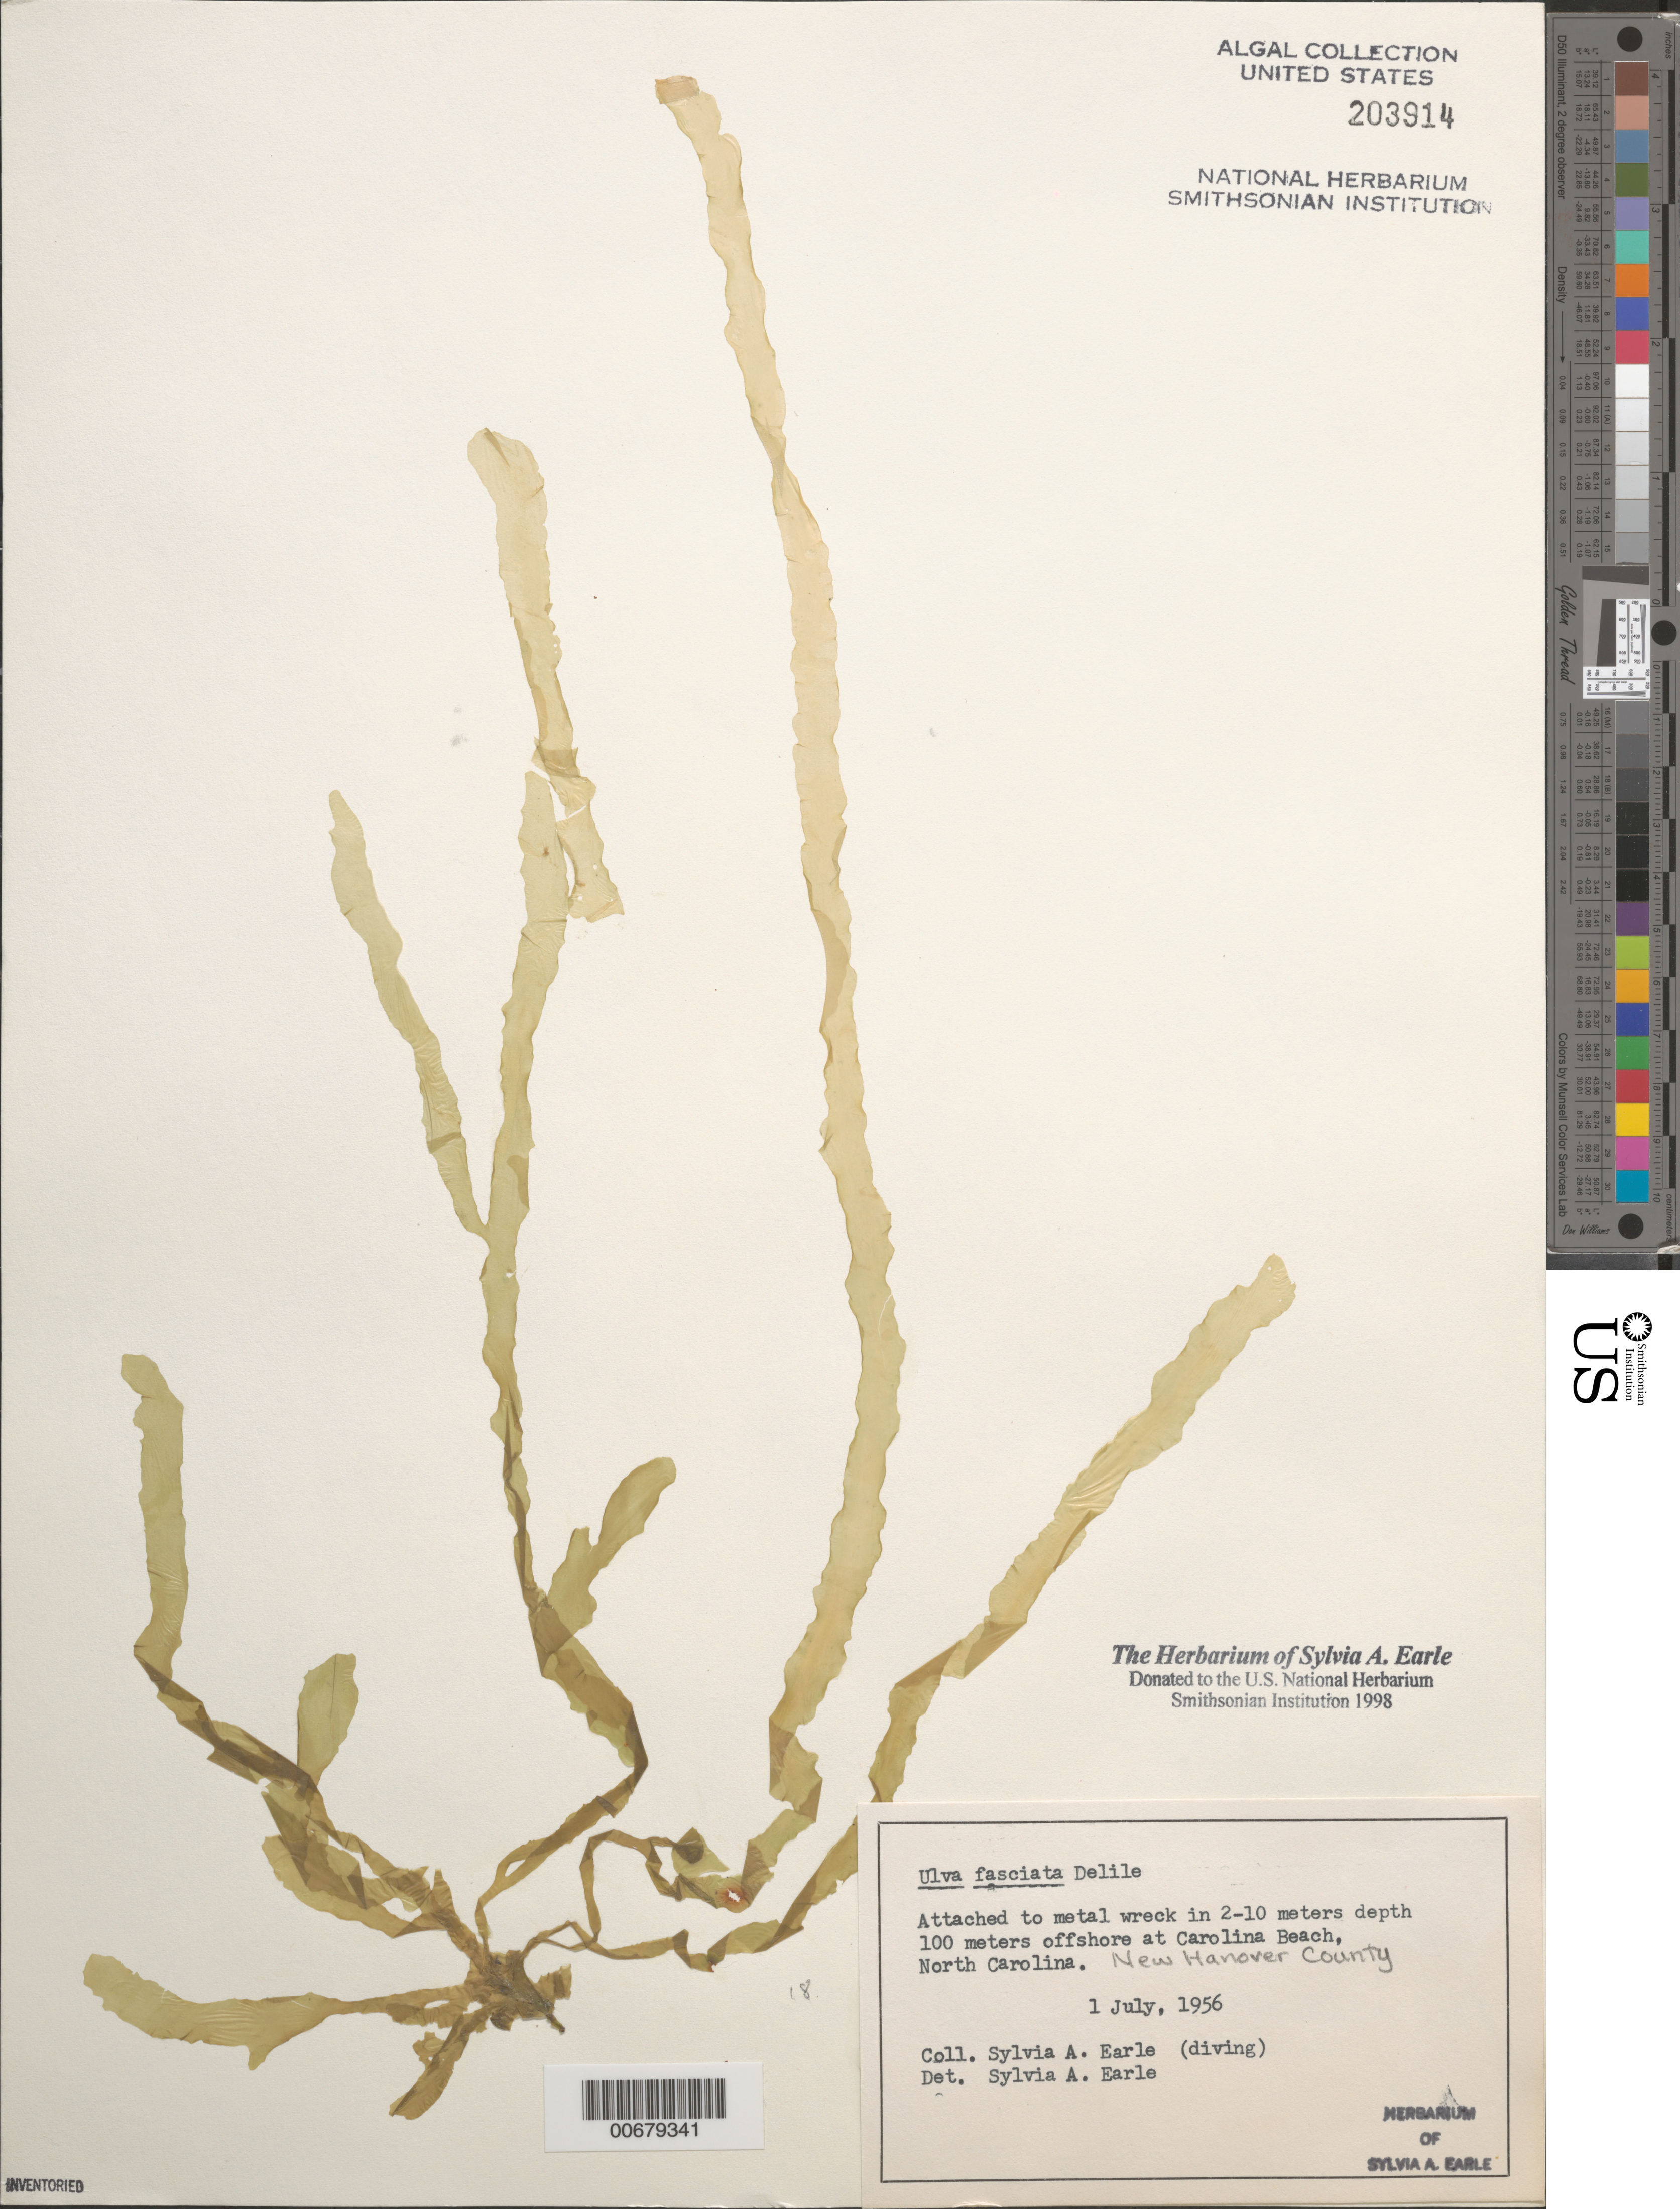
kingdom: Plantae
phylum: Chlorophyta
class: Ulvophyceae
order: Ulvales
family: Ulvaceae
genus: Ulva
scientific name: Ulva lactuca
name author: L.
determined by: Algae name updating Project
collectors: S. A. Earle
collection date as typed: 01 Jul 1956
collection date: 1956-07-01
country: United States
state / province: North Carolina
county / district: New Hanover County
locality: Carolina Beach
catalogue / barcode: US 203914